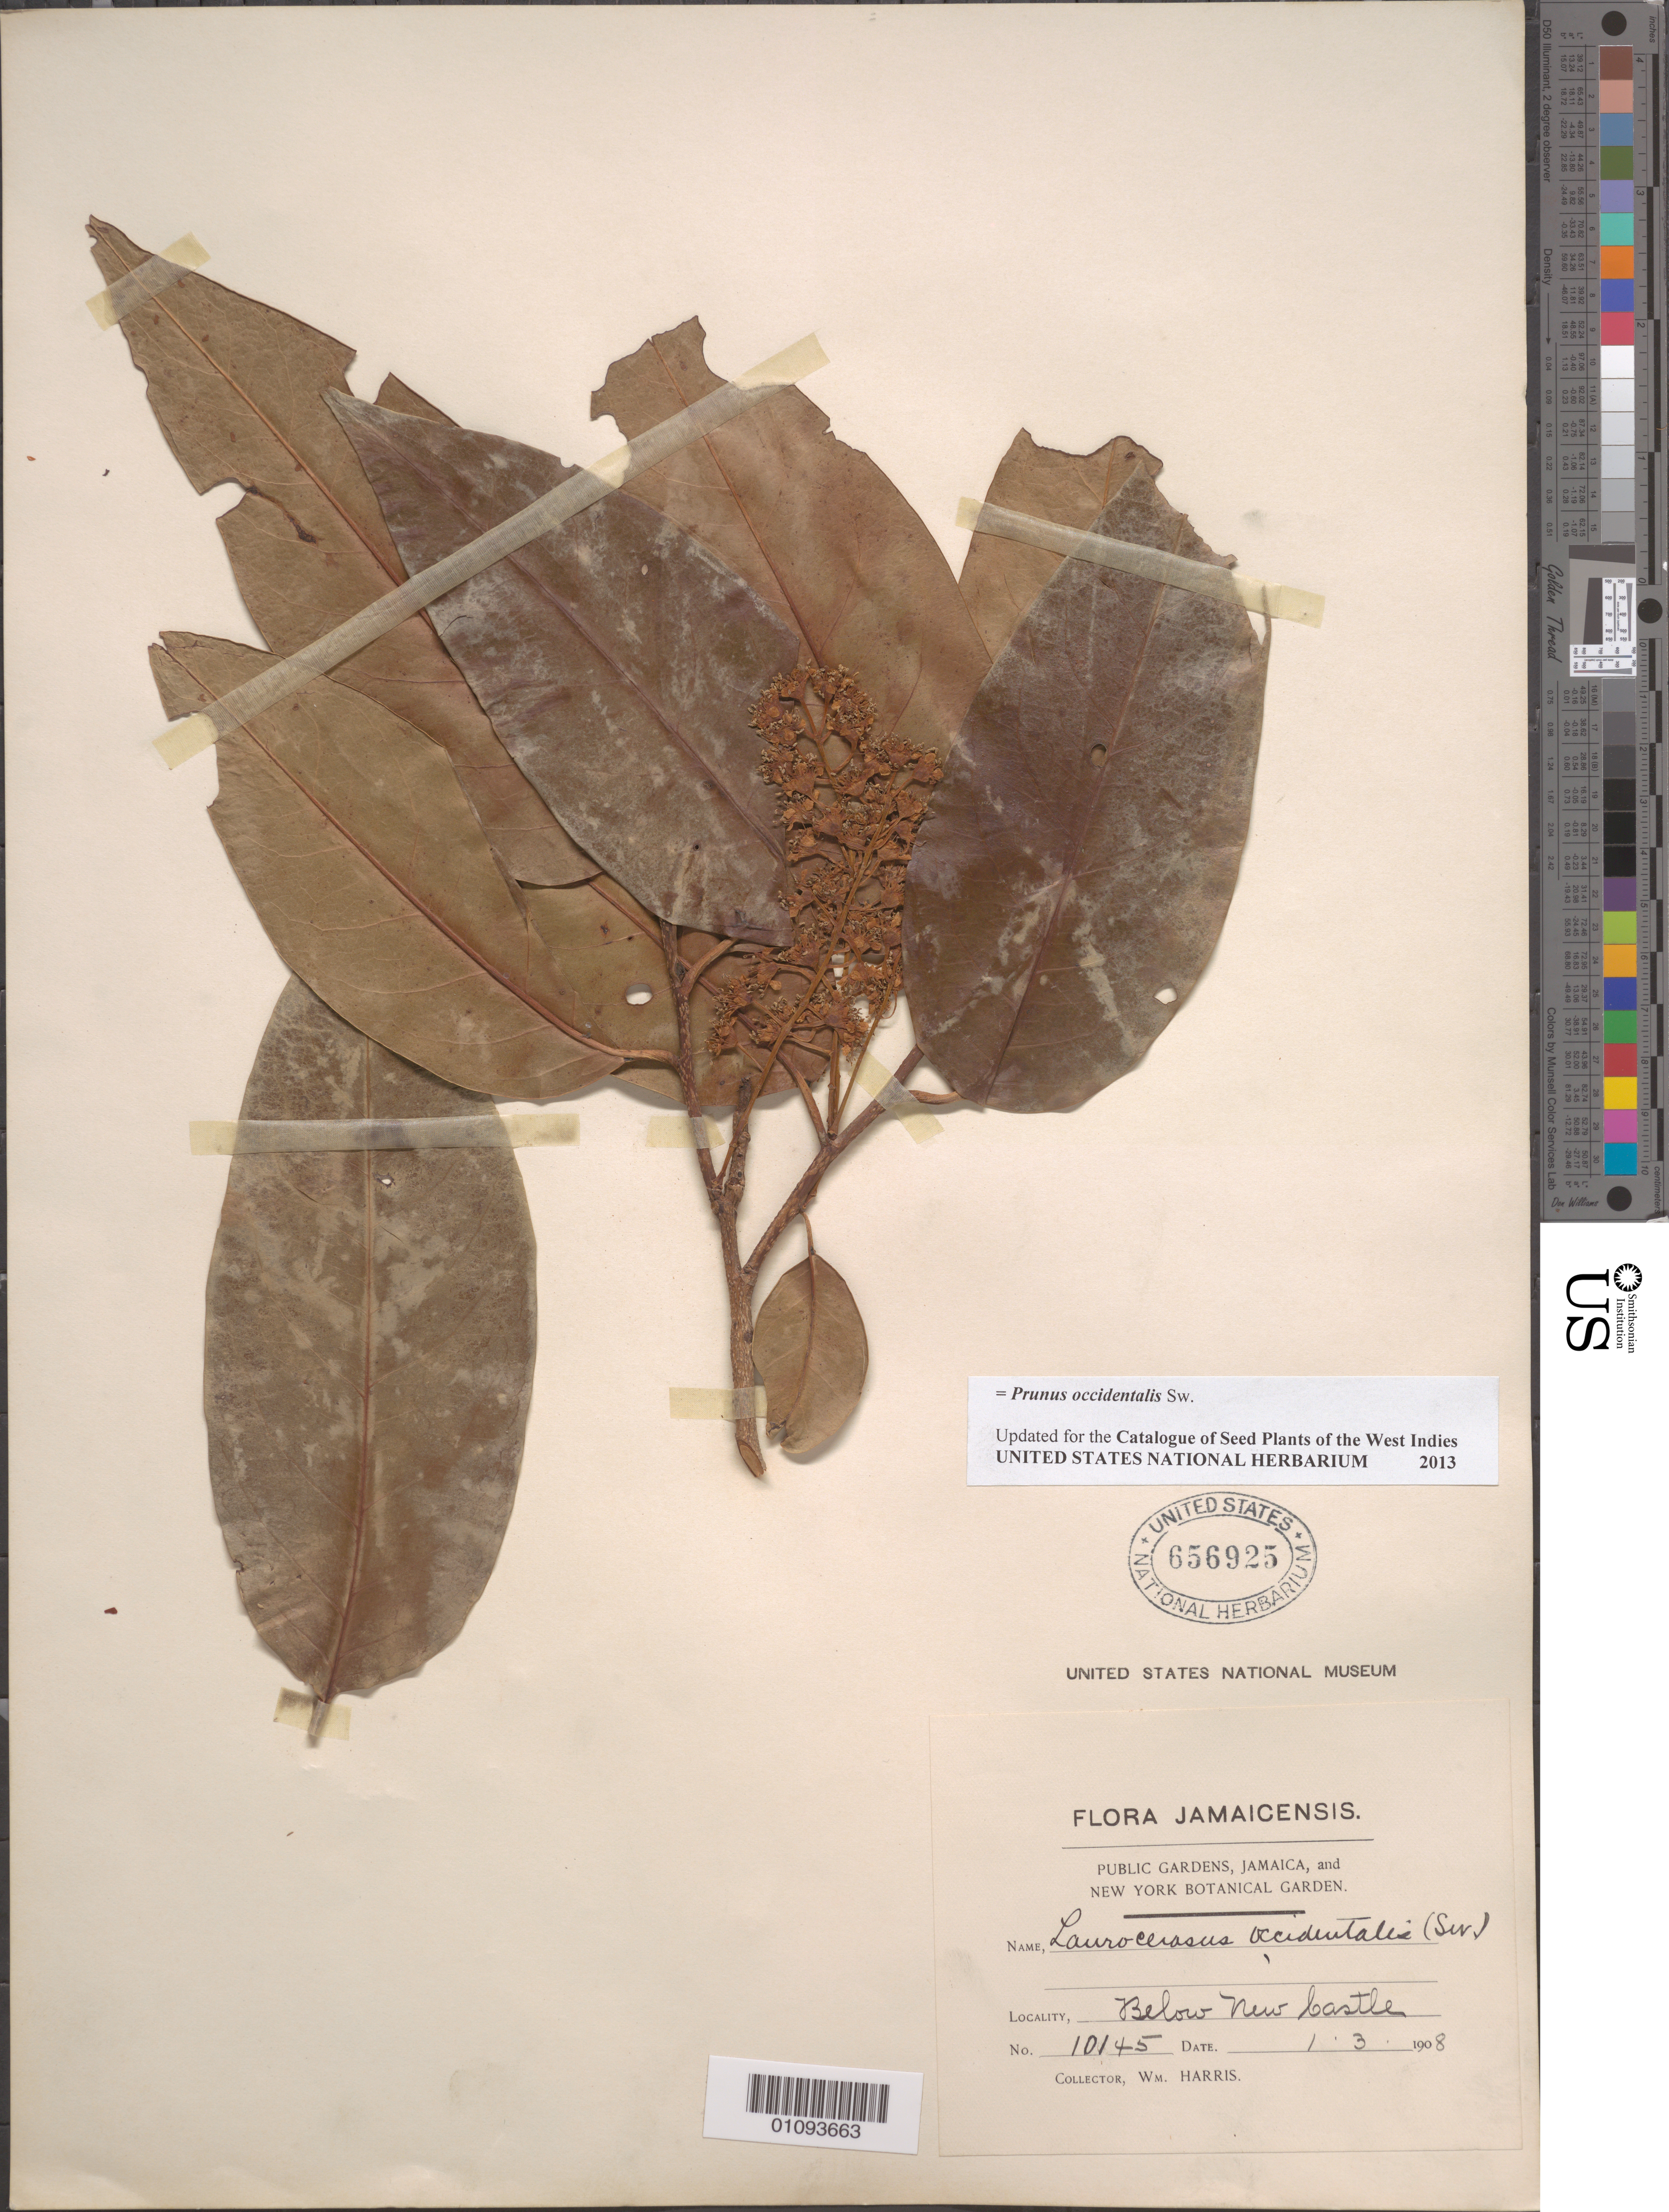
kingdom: Plantae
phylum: Tracheophyta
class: Magnoliopsida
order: Rosales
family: Rosaceae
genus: Prunus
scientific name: Prunus occidentalis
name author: Sw.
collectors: W. Harris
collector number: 10145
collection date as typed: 01 Mar 1908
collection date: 1908-03-01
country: Jamaica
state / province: Saint Mary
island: Jamaica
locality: Below NewCastle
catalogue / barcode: US 656925